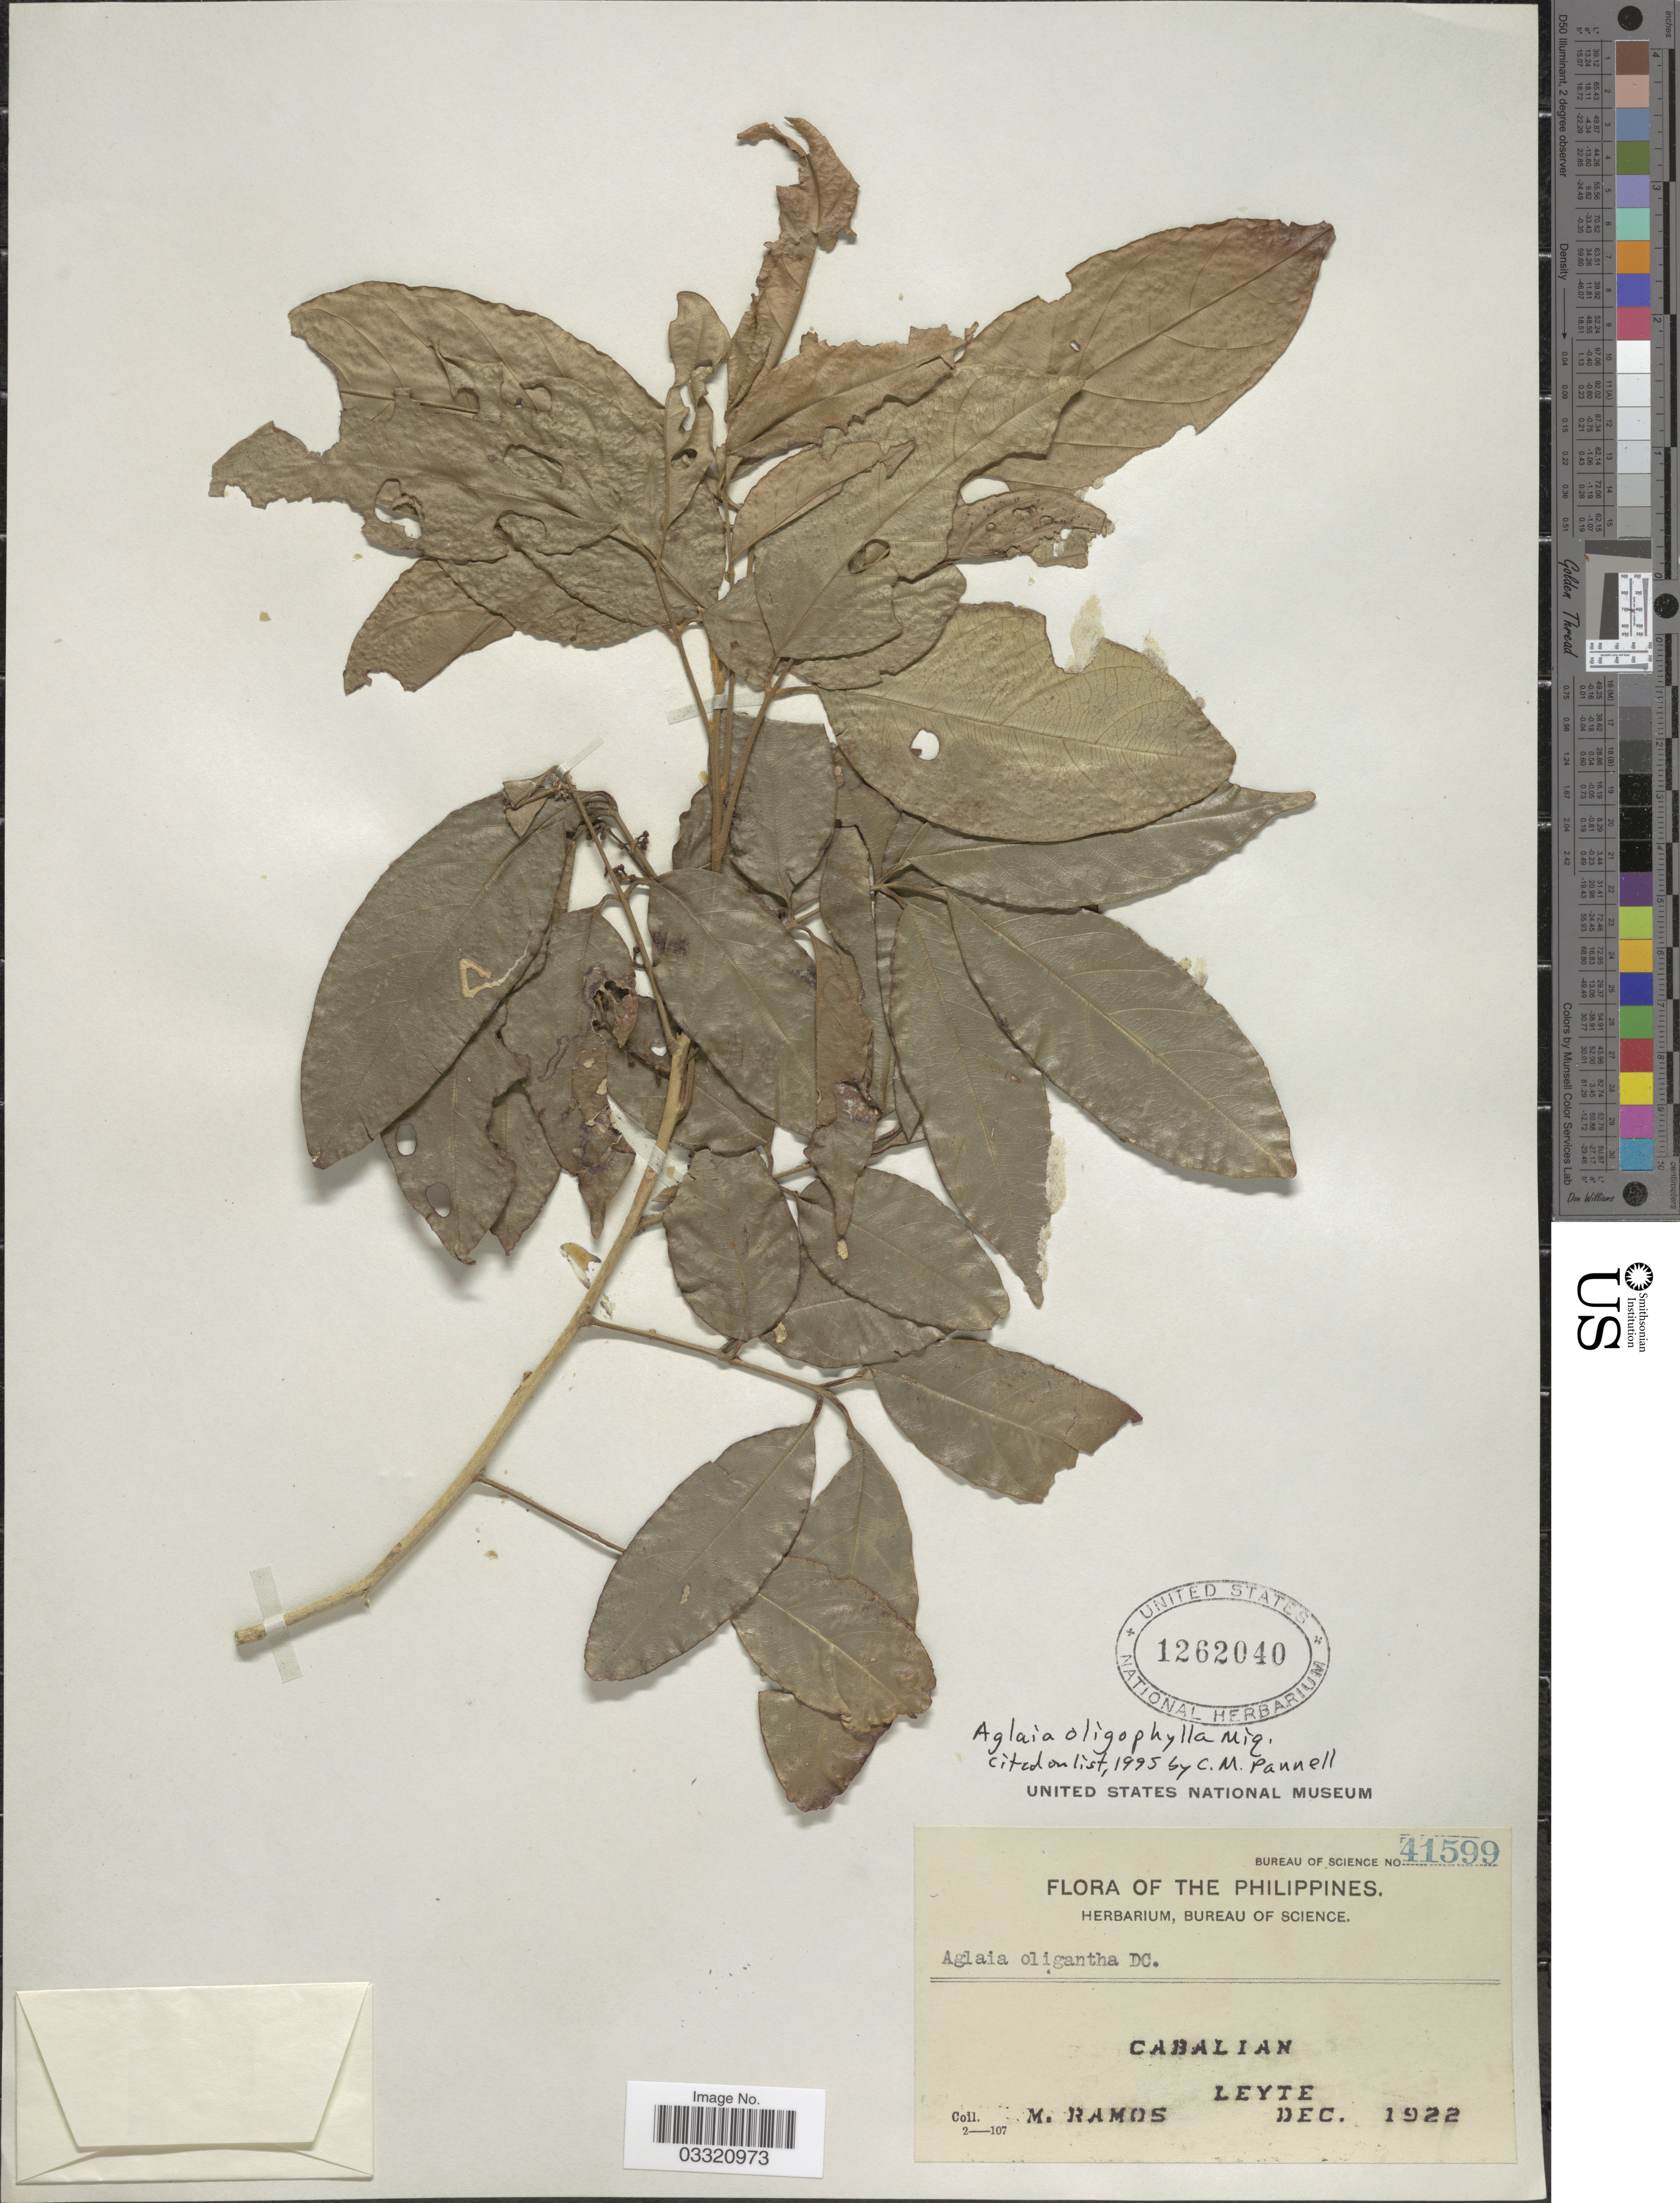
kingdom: Plantae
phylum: Tracheophyta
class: Magnoliopsida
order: Sapindales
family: Meliaceae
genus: Aglaia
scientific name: Aglaia oligophylla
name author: Miq.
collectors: M. Ramos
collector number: Bureau of Science 41599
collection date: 1922-12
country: Philippines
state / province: Eastern Visayas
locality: Cabalian. Leyte.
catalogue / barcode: US 1262040